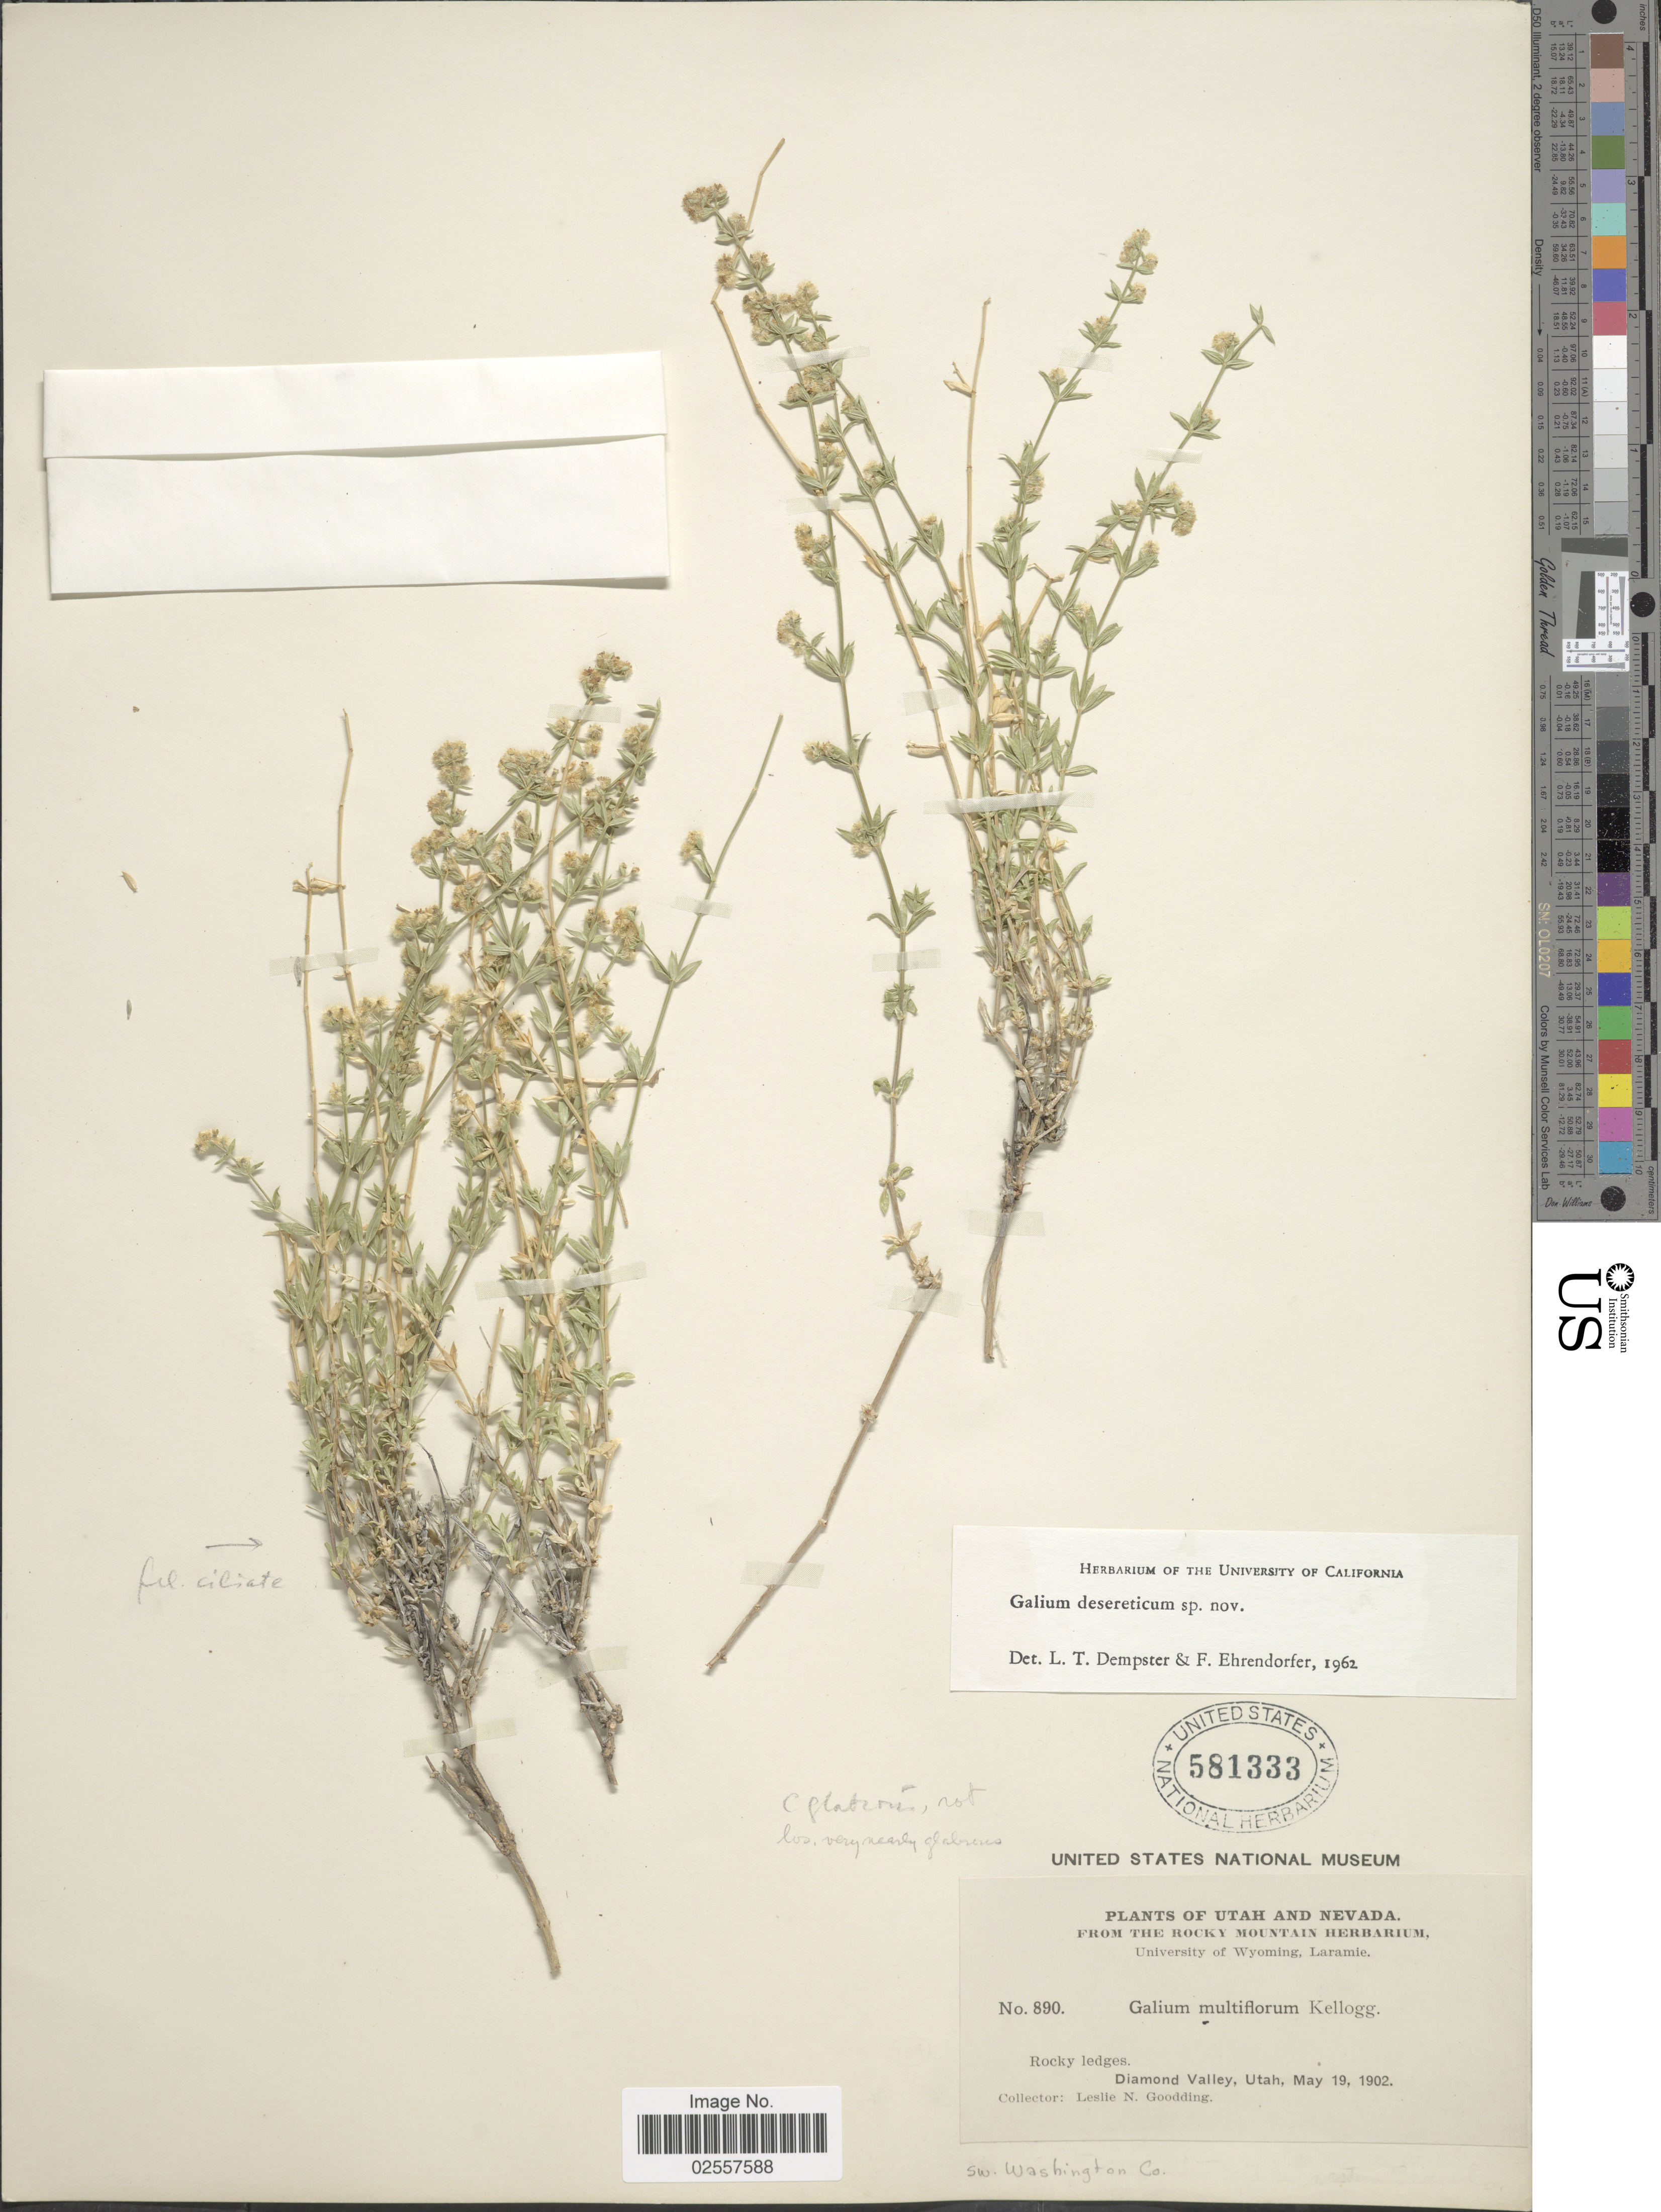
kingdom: Plantae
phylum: Tracheophyta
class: Magnoliopsida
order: Gentianales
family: Rubiaceae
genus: Galium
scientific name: Galium desereticum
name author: Dempster & Ehrend.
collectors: L. N. Goodding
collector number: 890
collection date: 1902-05-19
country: United States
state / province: Utah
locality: Utah and Nevada, Rocky ledges. Diamond Valley, SW Washington Co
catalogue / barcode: US 581333